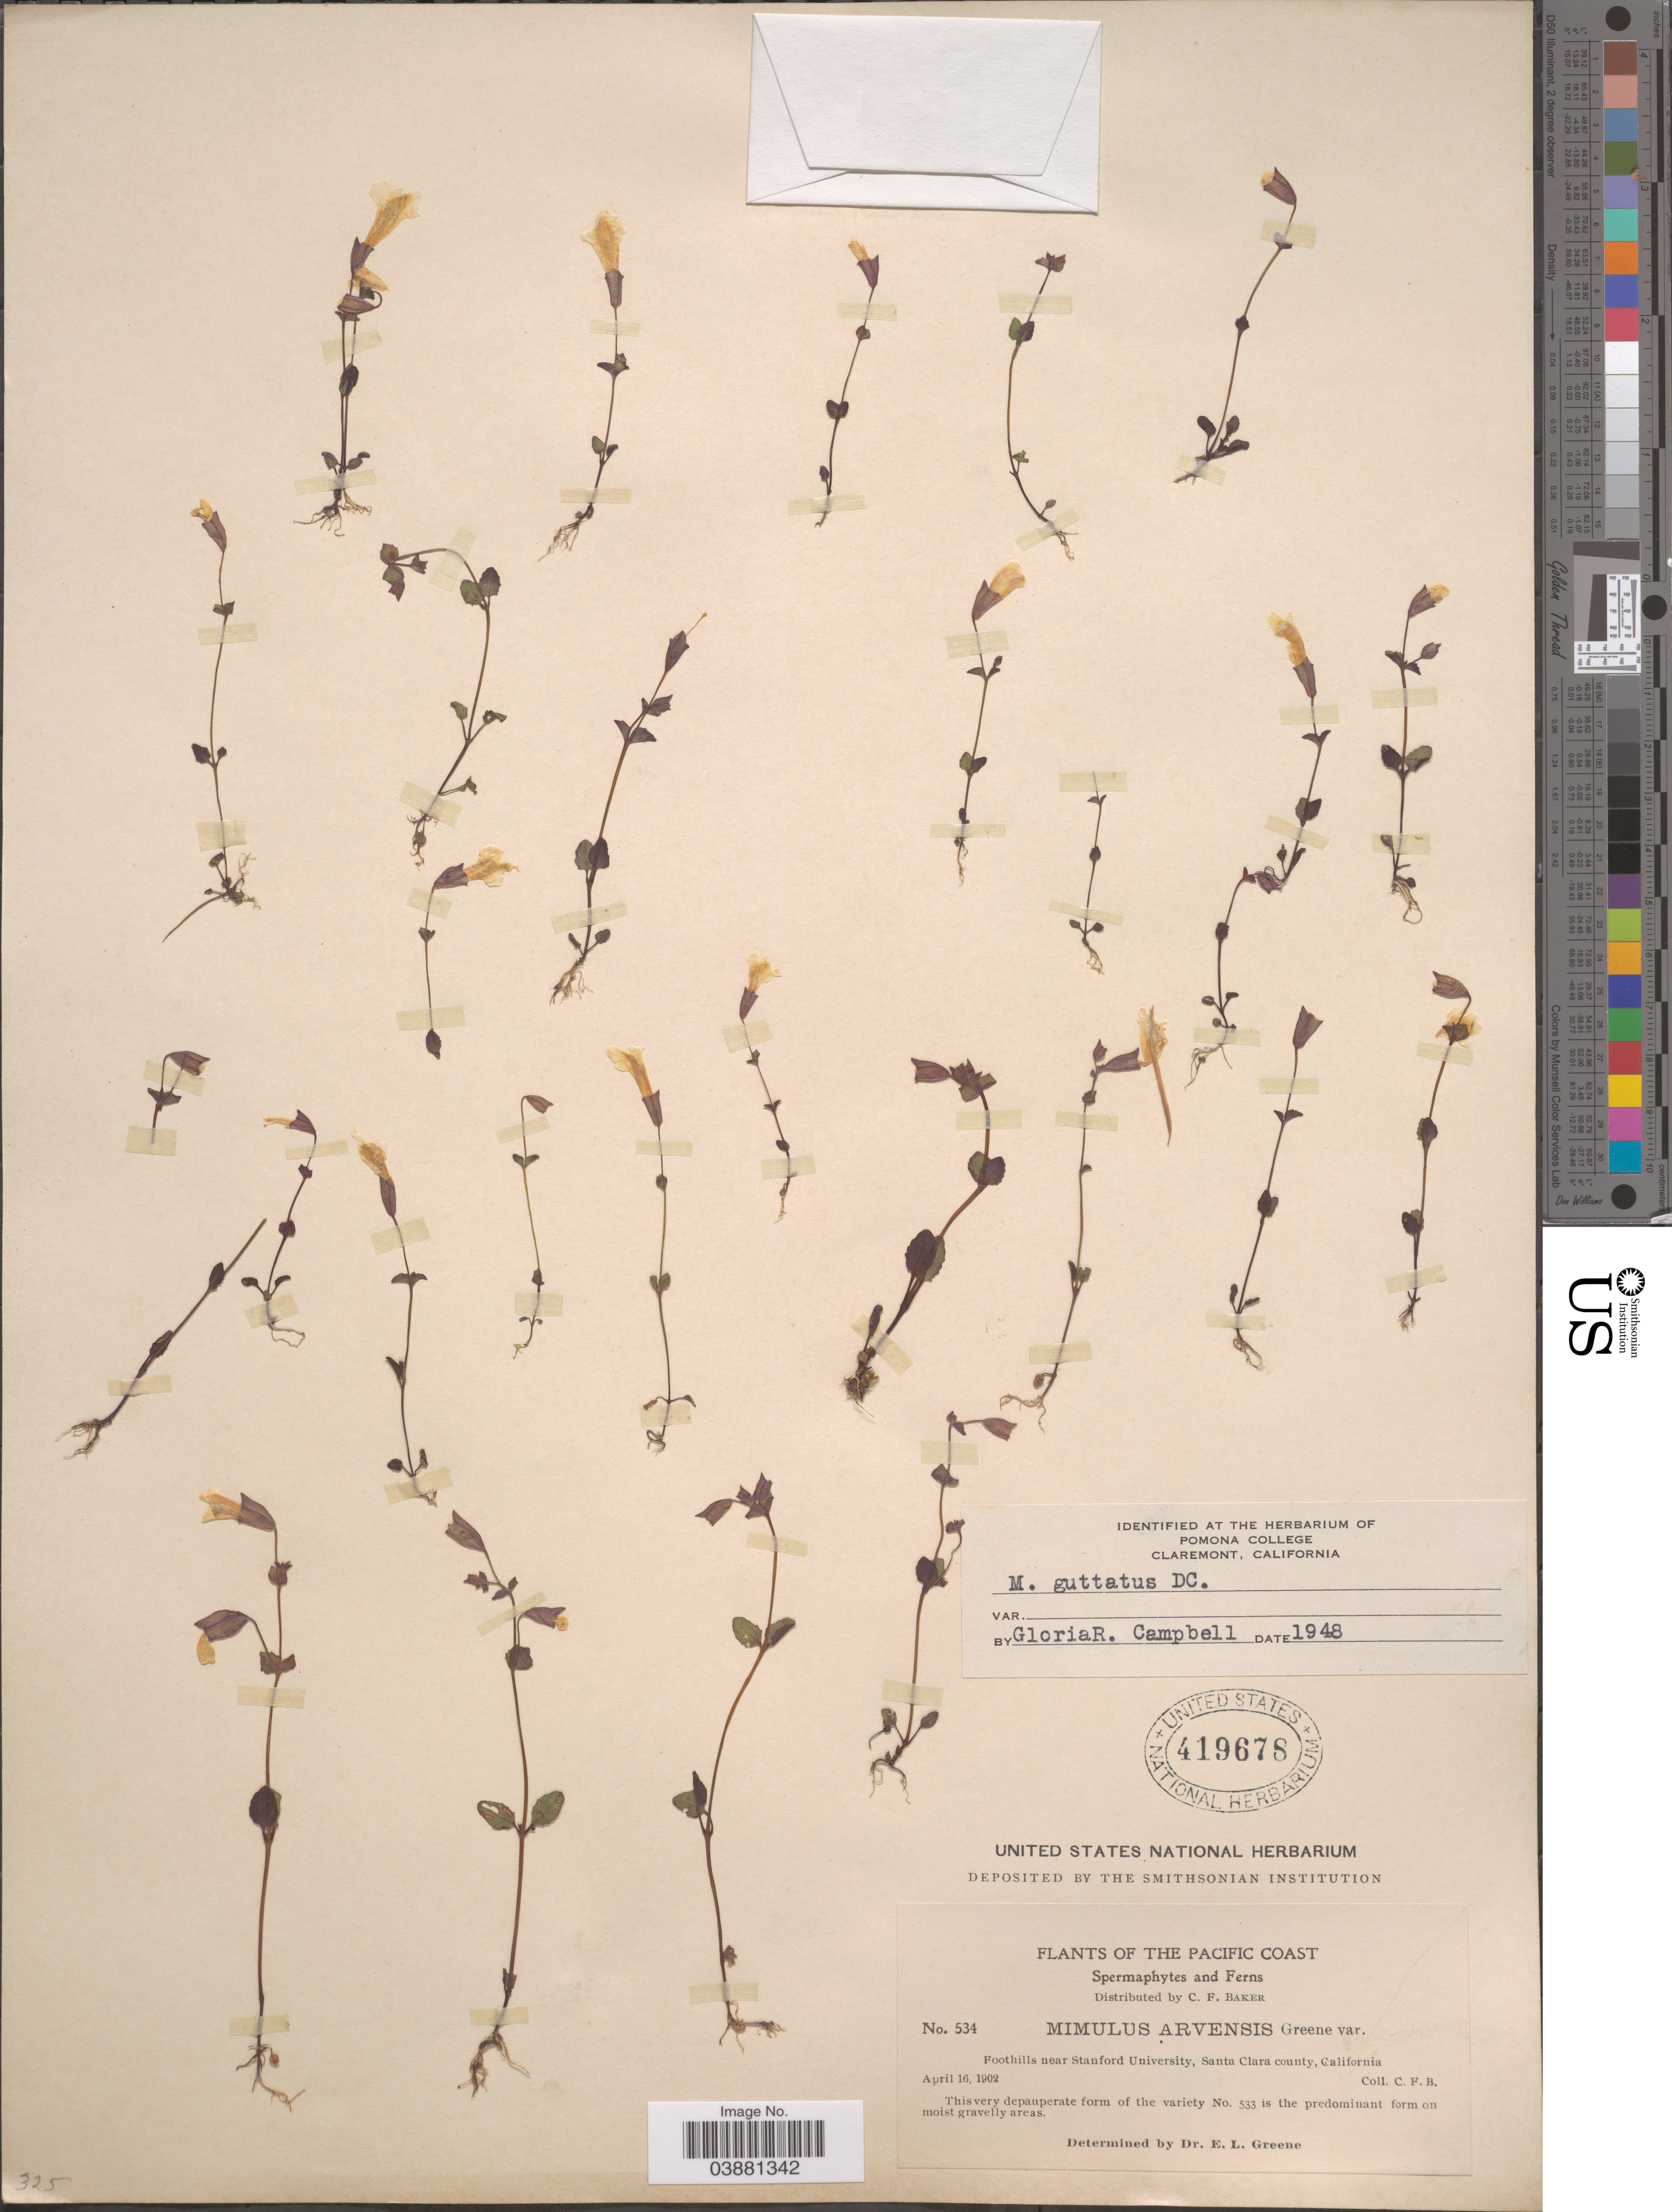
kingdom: Plantae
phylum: Tracheophyta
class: Magnoliopsida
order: Lamiales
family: Phrymaceae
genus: Mimulus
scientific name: Mimulus guttatus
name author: DC.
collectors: C. F. Baker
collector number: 534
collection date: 1902-04-16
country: United States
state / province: California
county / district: Santa Clara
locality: Pacific Coast. Foothills near Stanford University, Santa Clara County.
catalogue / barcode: US 419678